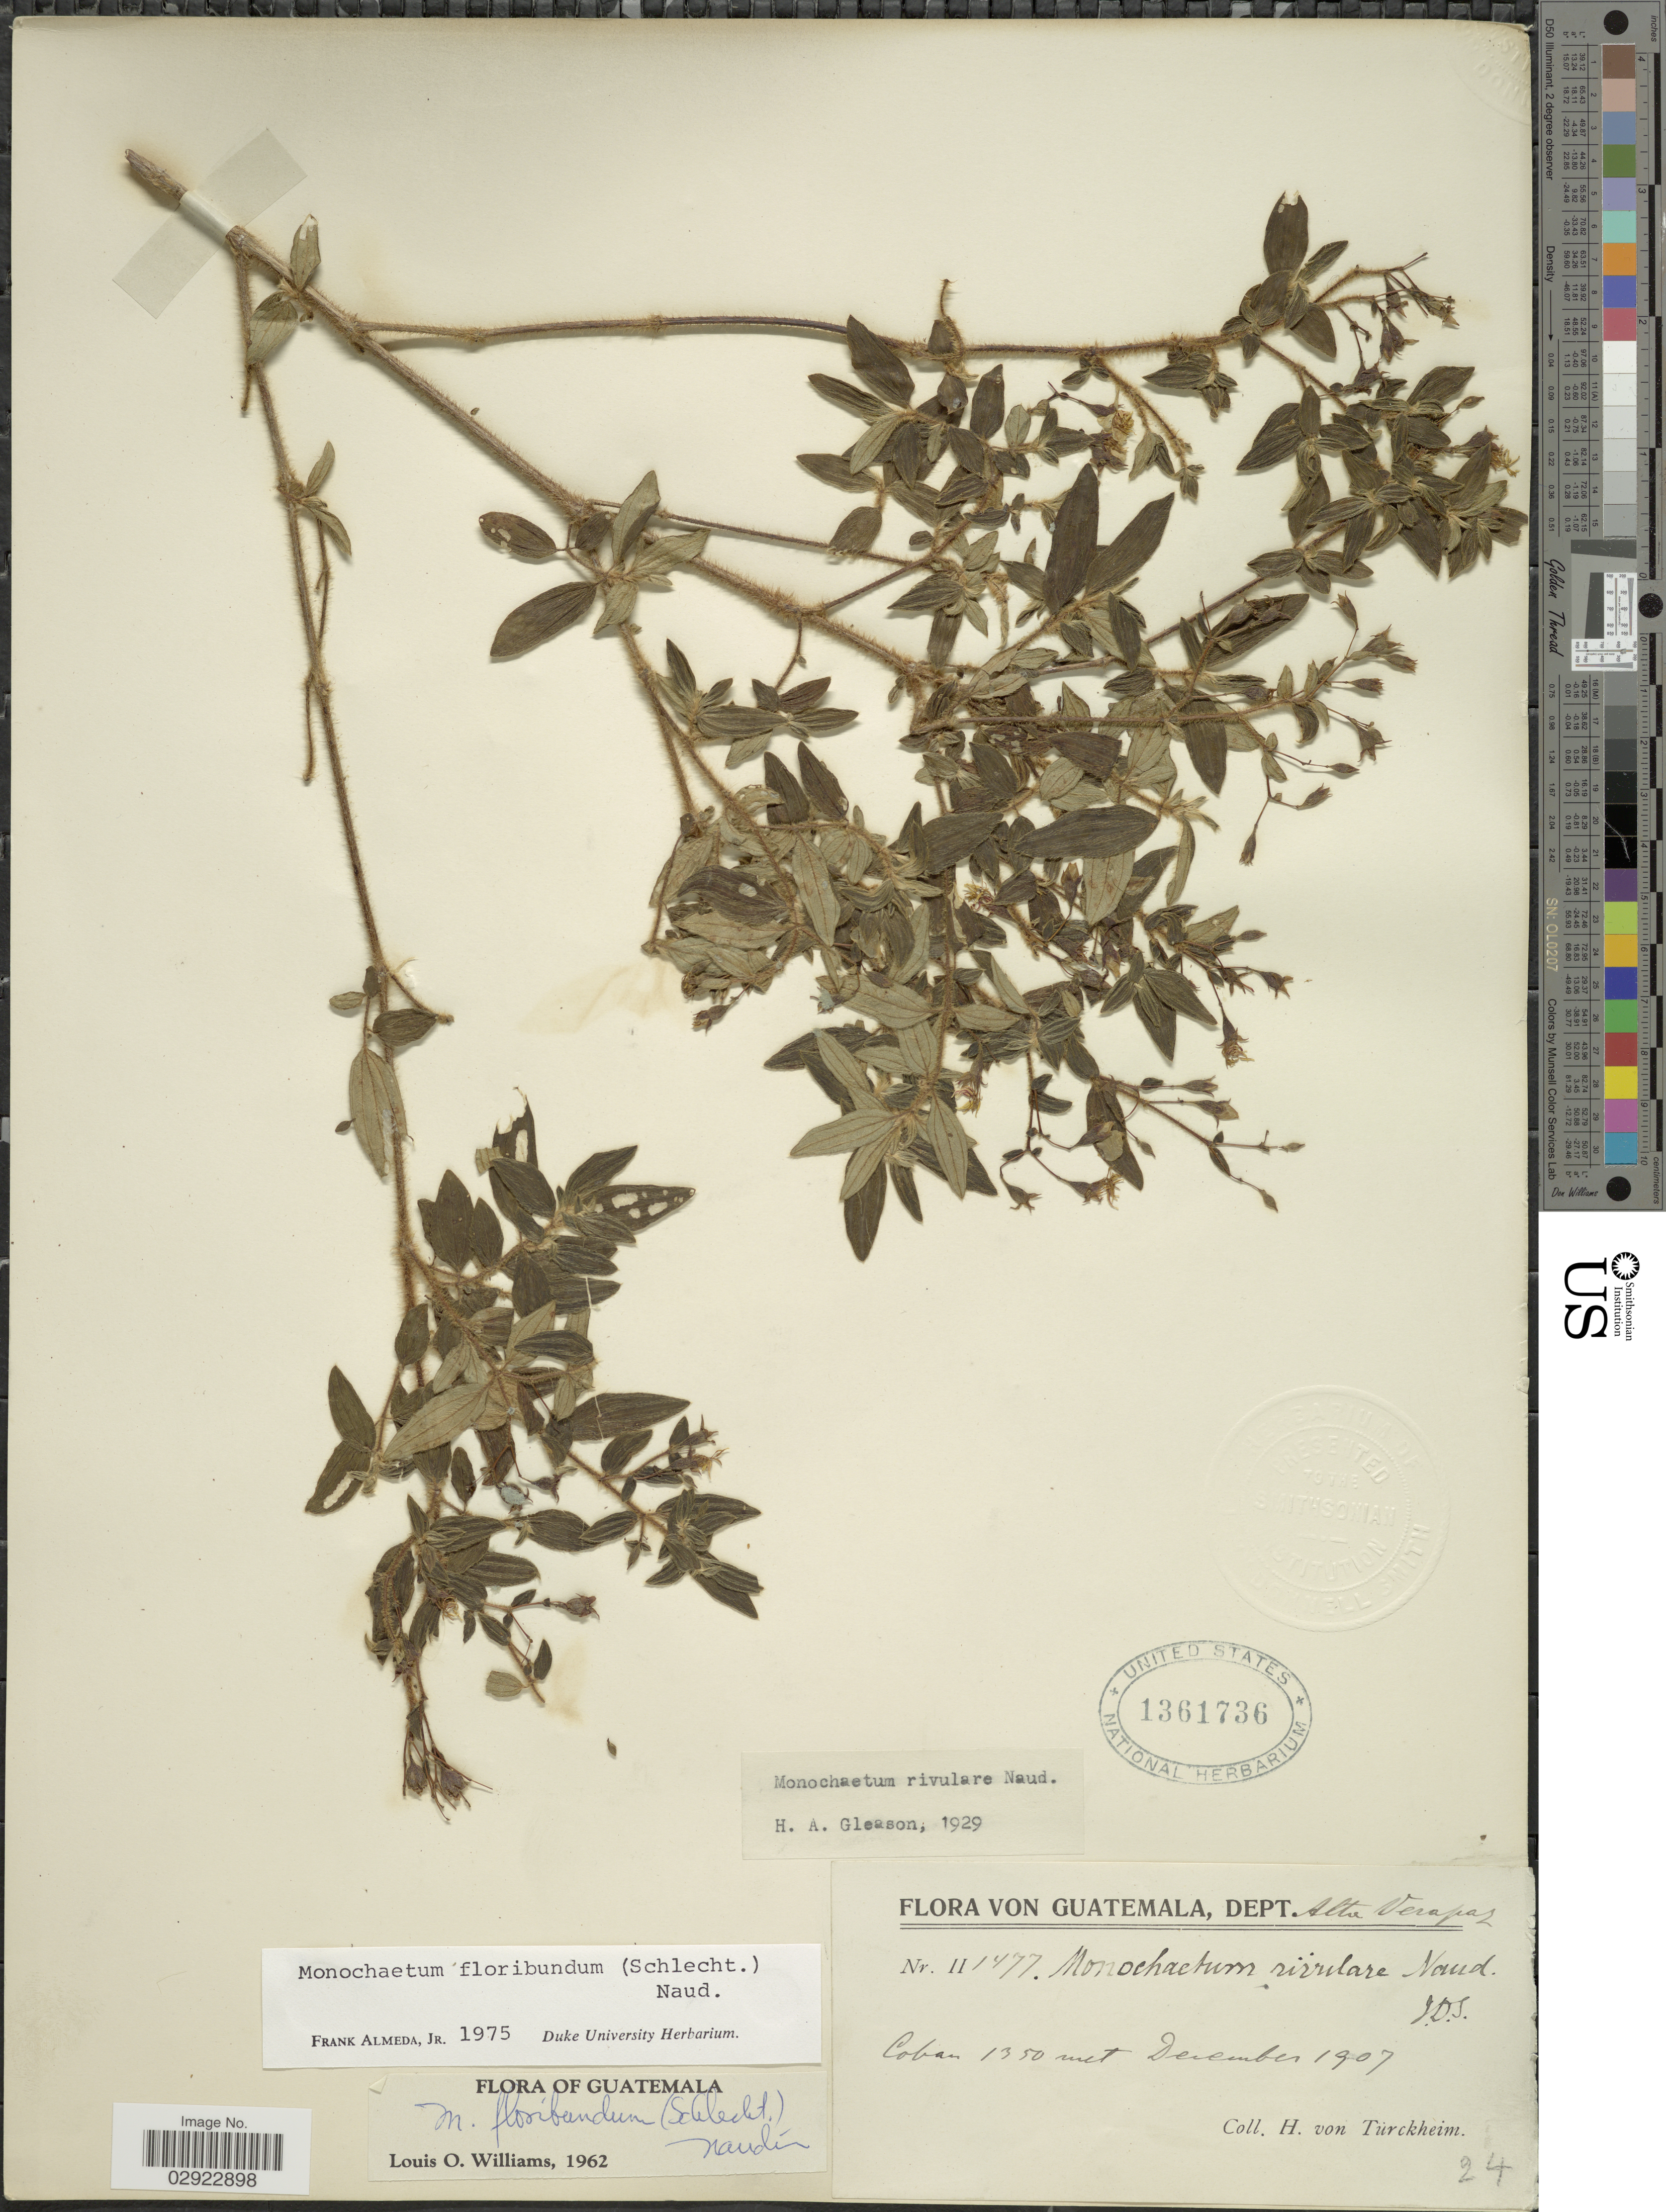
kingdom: Plantae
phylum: Tracheophyta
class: Magnoliopsida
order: Myrtales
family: Melastomataceae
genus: Monochaetum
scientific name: Monochaetum floribundum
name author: (Schltdl.) Naudin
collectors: H. von Türckheim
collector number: II1477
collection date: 1907-12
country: Guatemala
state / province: Alta Verapaz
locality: Dept. Alta Verapaz. Coban.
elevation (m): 1350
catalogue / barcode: US 1361736